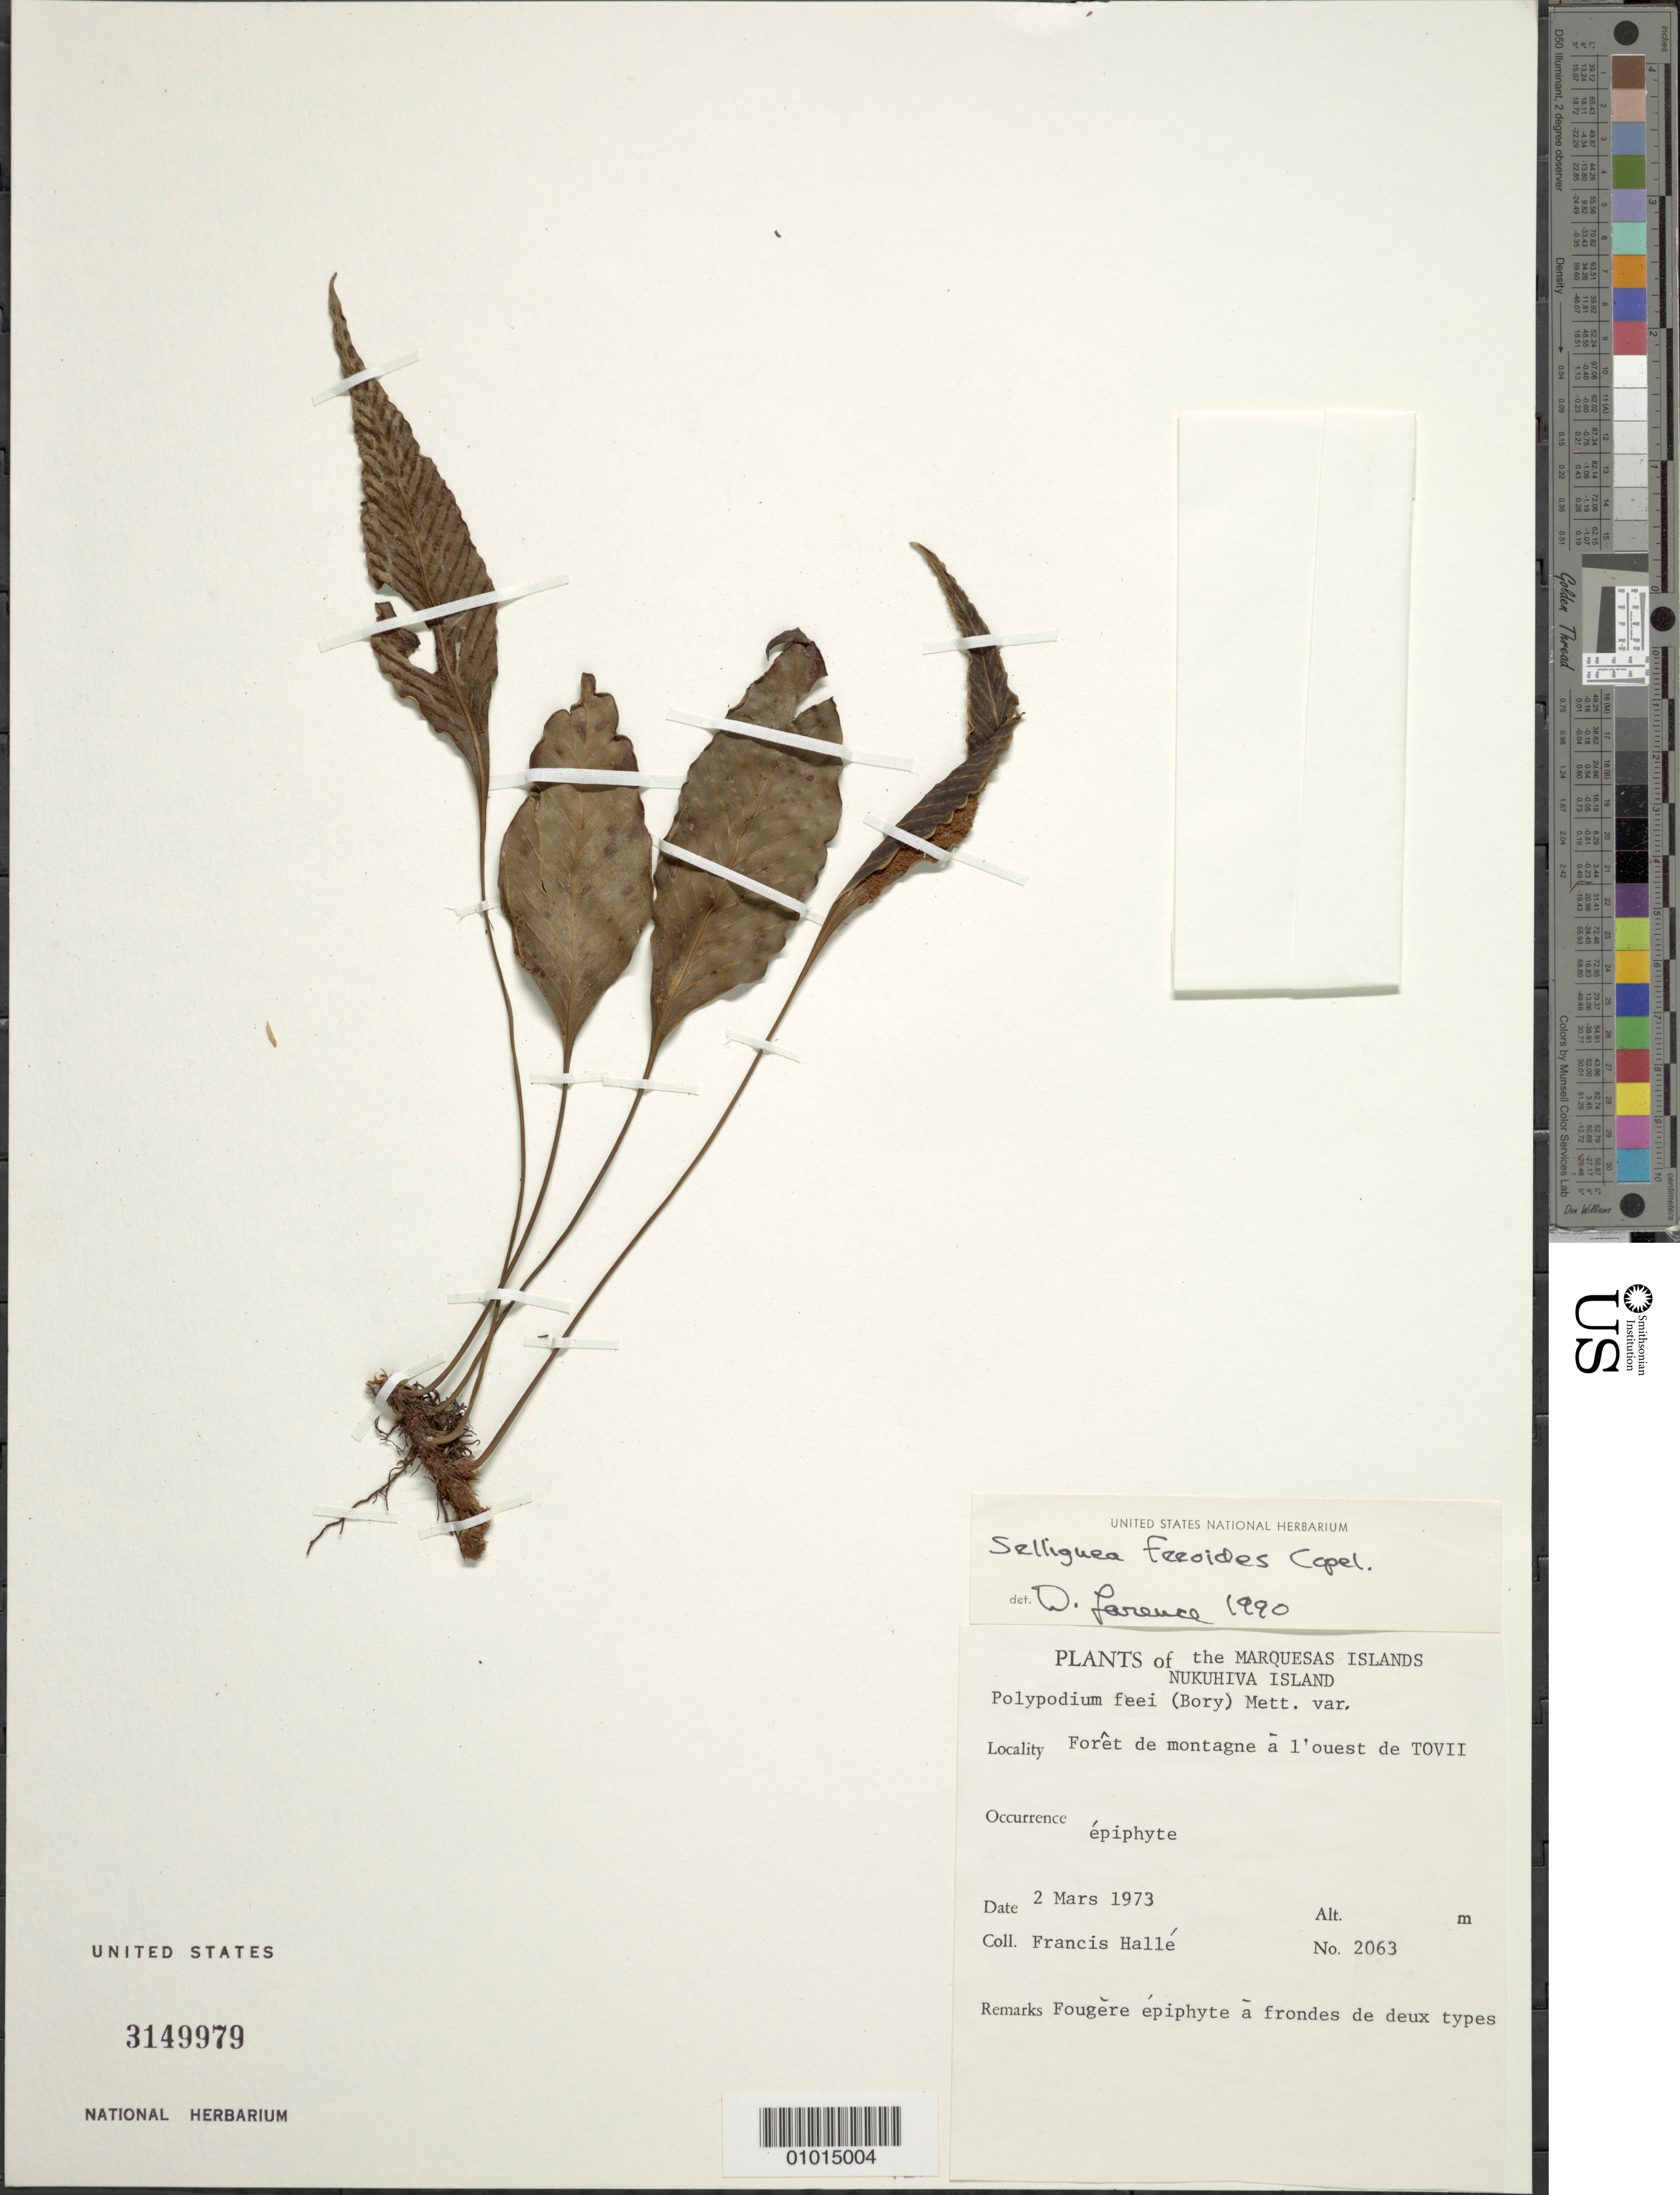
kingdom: Plantae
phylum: Tracheophyta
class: Polypodiopsida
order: Polypodiales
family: Polypodiaceae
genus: Selliguea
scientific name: Selliguea feeoides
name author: Copel.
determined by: Lorence, David H., (PTBG), National Tropical Botanical Garden (UNITED STATES)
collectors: F. Hallé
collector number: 2063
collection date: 1973-03-02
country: French Polynesia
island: Nuku Hiva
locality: Forêt de montagne à l'ouest de Tovii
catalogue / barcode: US 3149979